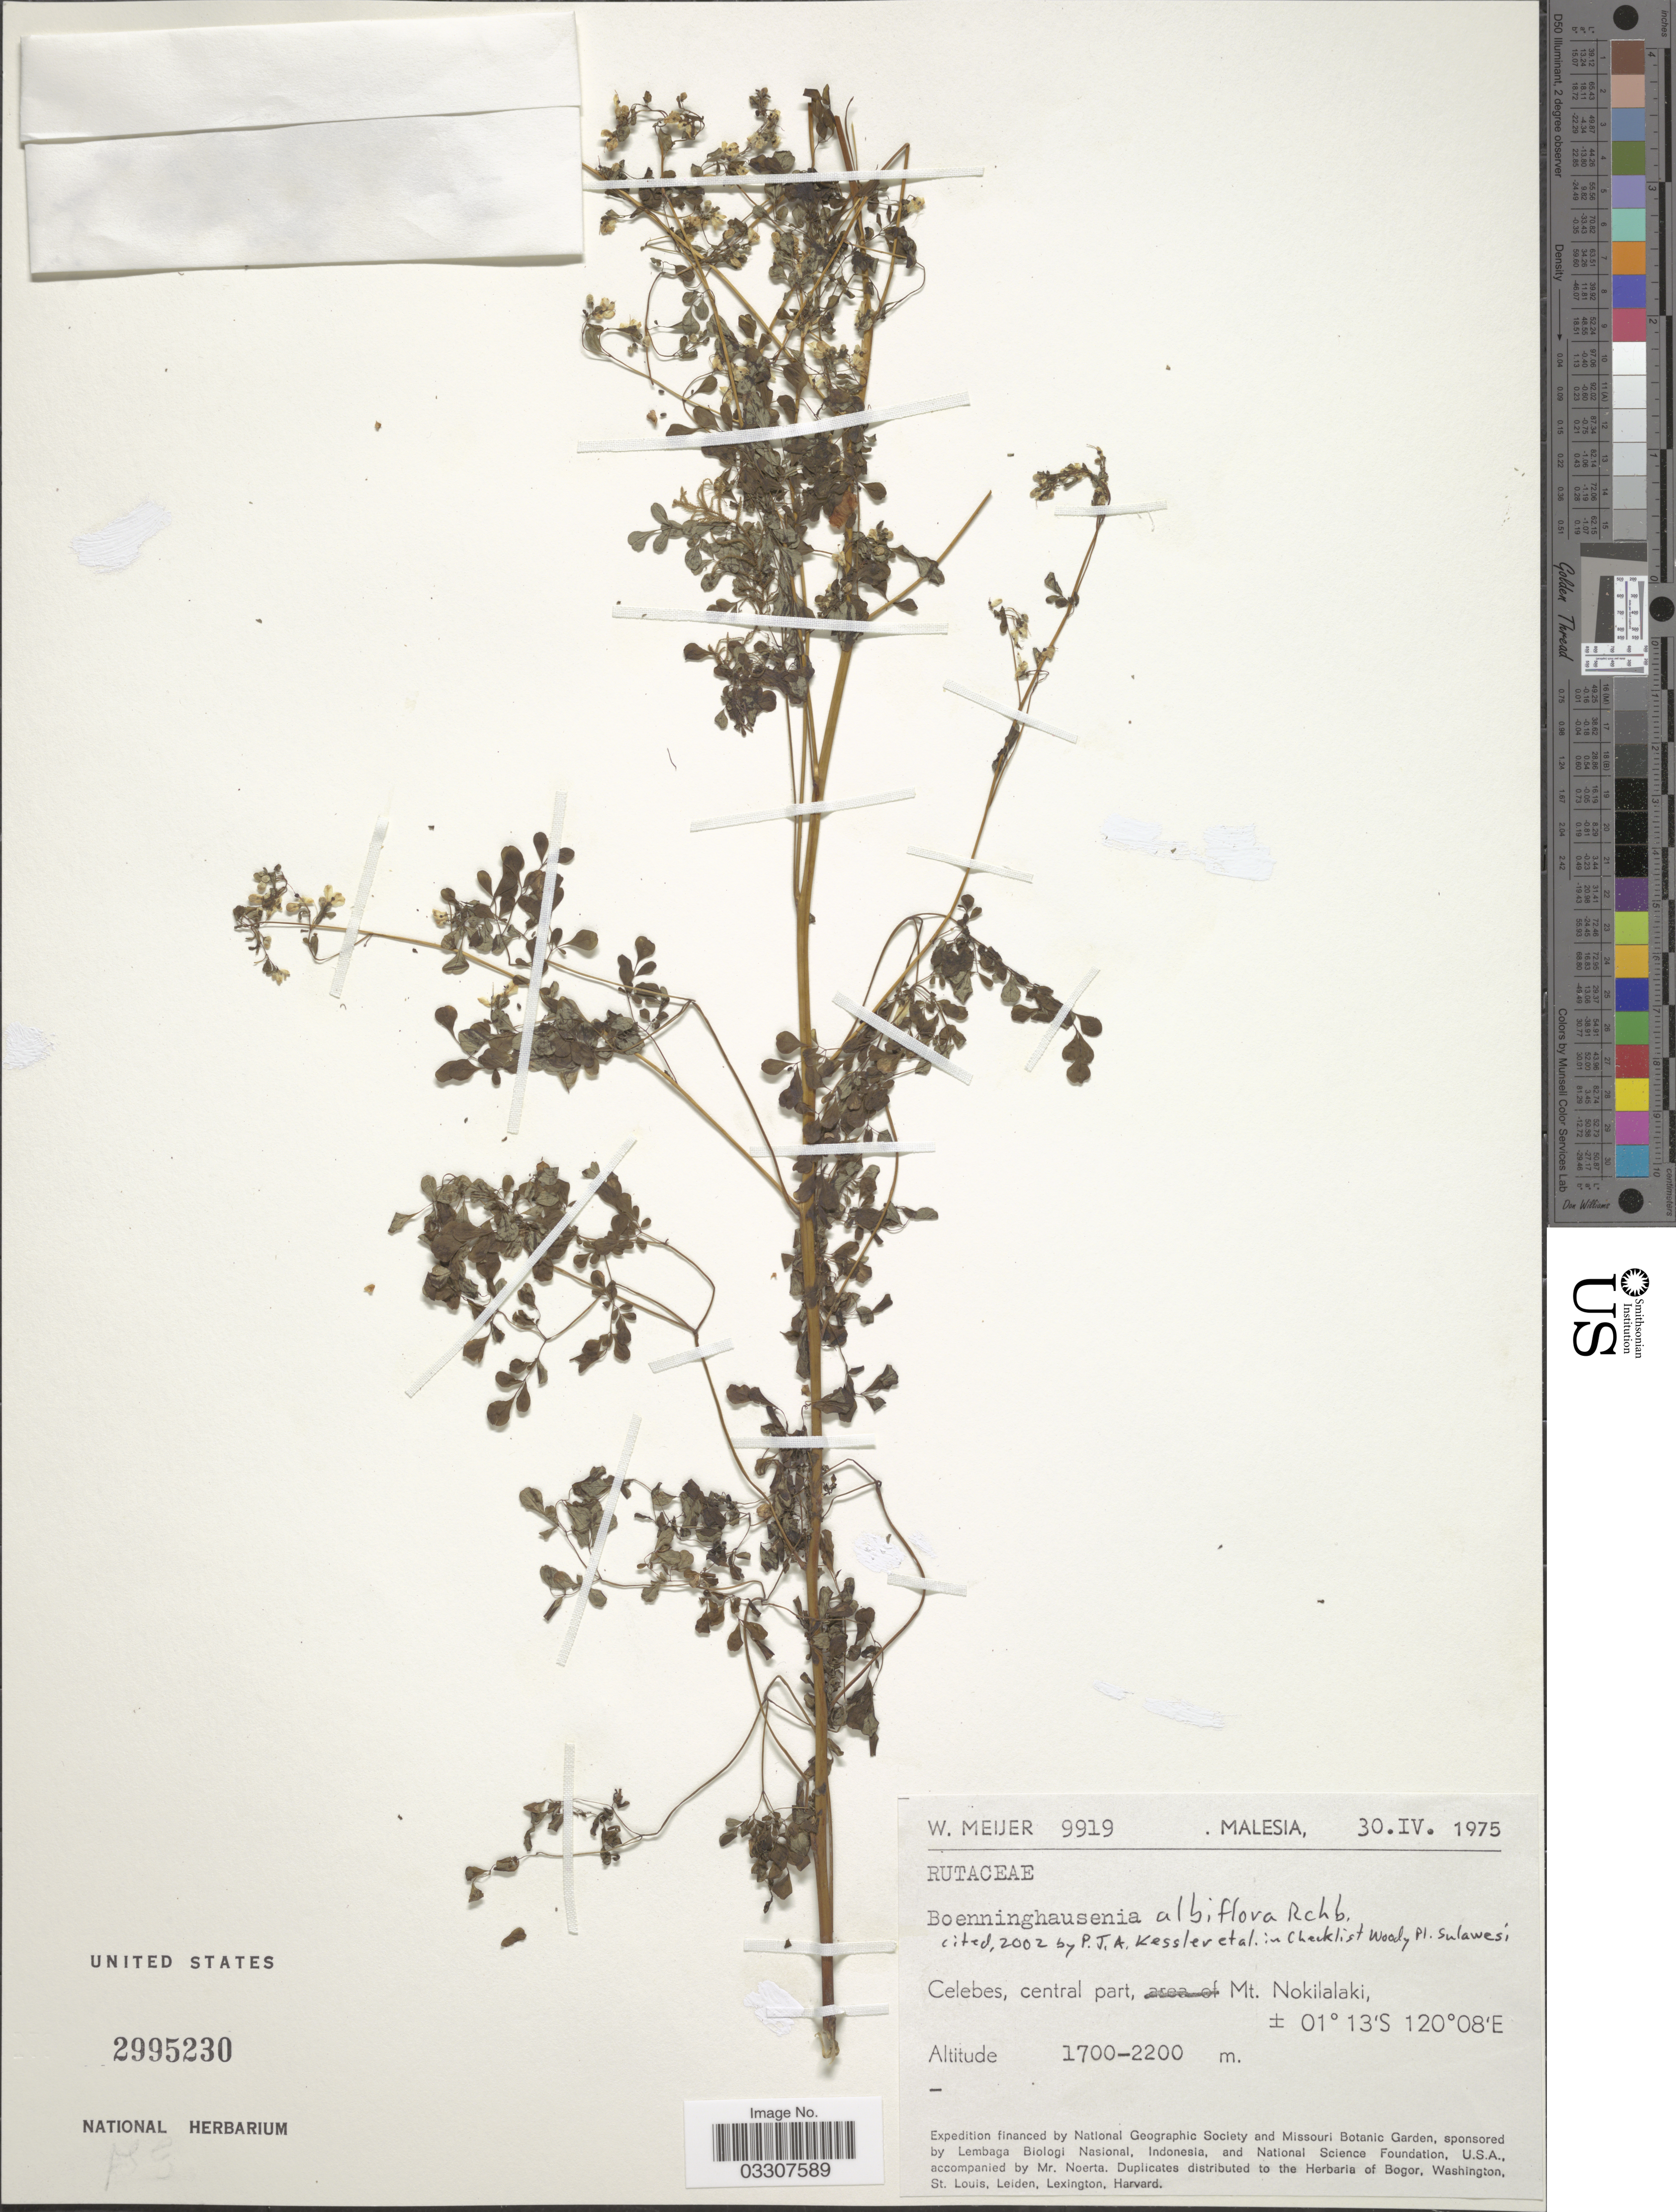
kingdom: Plantae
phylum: Tracheophyta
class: Magnoliopsida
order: Sapindales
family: Rutaceae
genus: Boenninghausenia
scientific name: Boenninghausenia albiflora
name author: (Hook.) Meisn.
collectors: W. Meijer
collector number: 9919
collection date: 1975-04-30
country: Malaysia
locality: Malesia. Celebes, central part, Mt. Nokilalaki.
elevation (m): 1700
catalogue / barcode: US 2995230